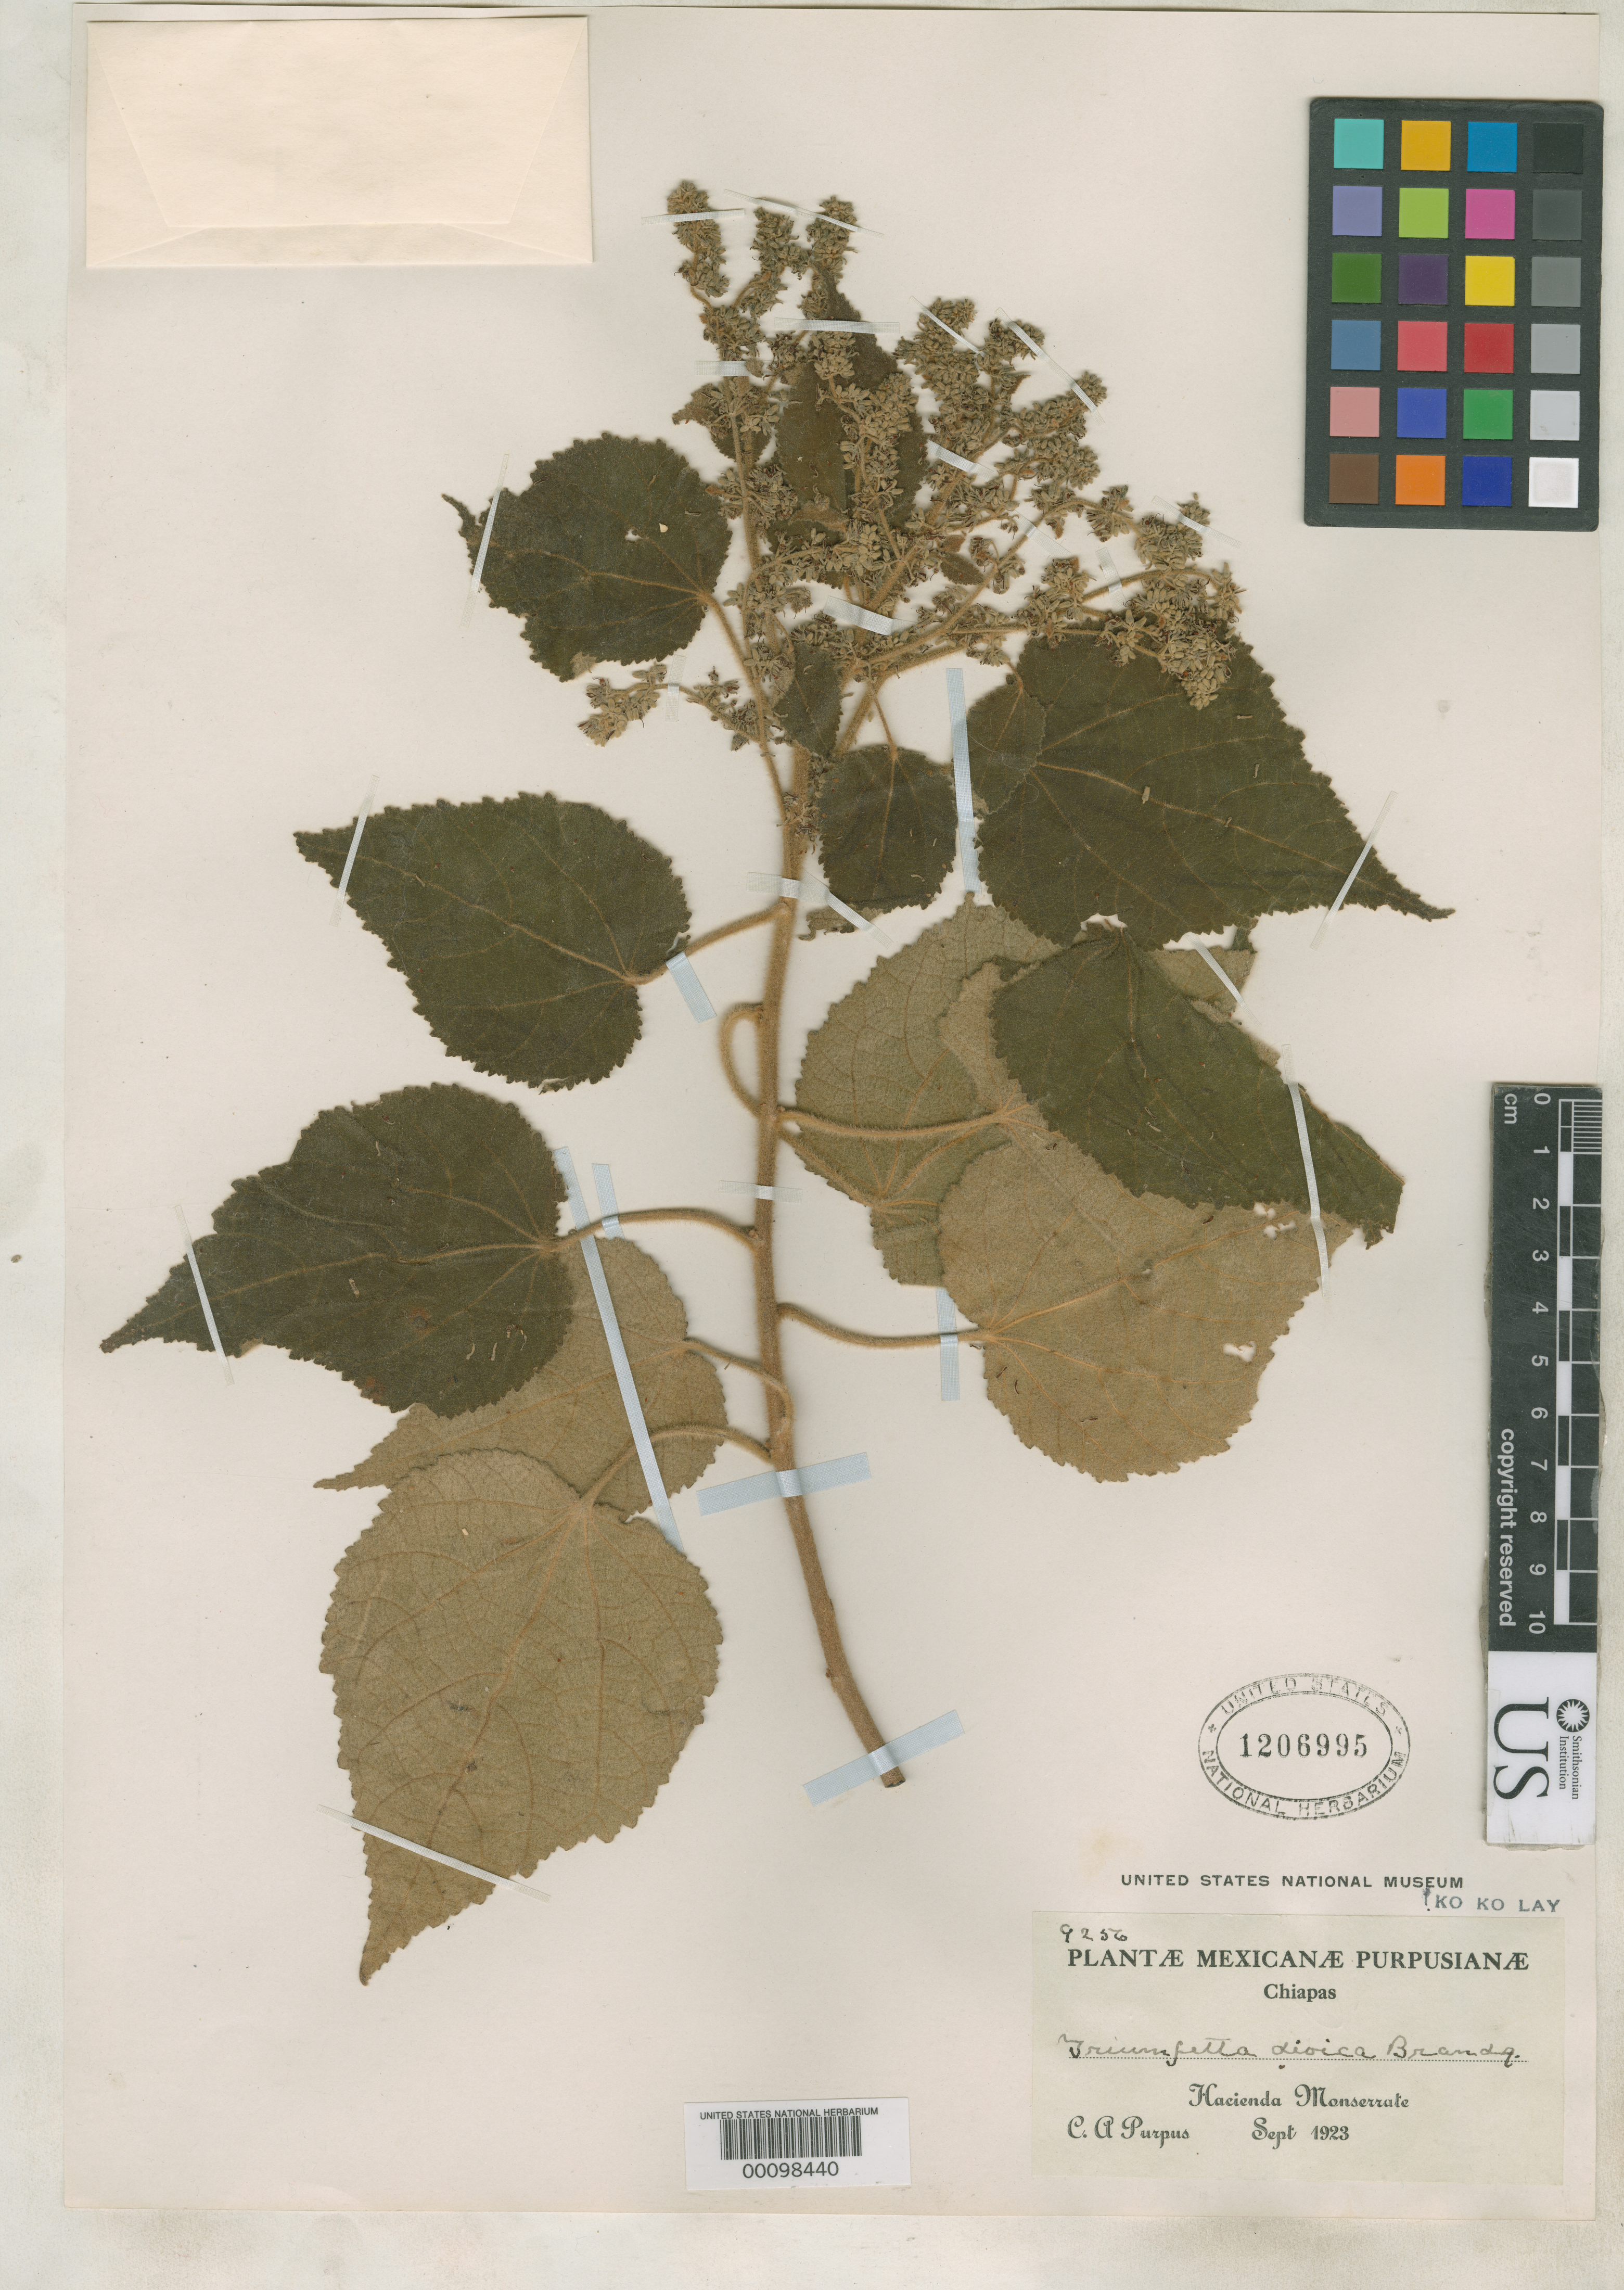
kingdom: Plantae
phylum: Tracheophyta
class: Magnoliopsida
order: Malvales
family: Malvaceae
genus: Triumfetta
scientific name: Triumfetta dioica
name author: Brandegee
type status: Isotype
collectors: C. A. Purpus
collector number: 9256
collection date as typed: Sep 1923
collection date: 1923-09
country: Mexico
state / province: Chiapas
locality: Hacienda Monserrate.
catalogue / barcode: US 1206995